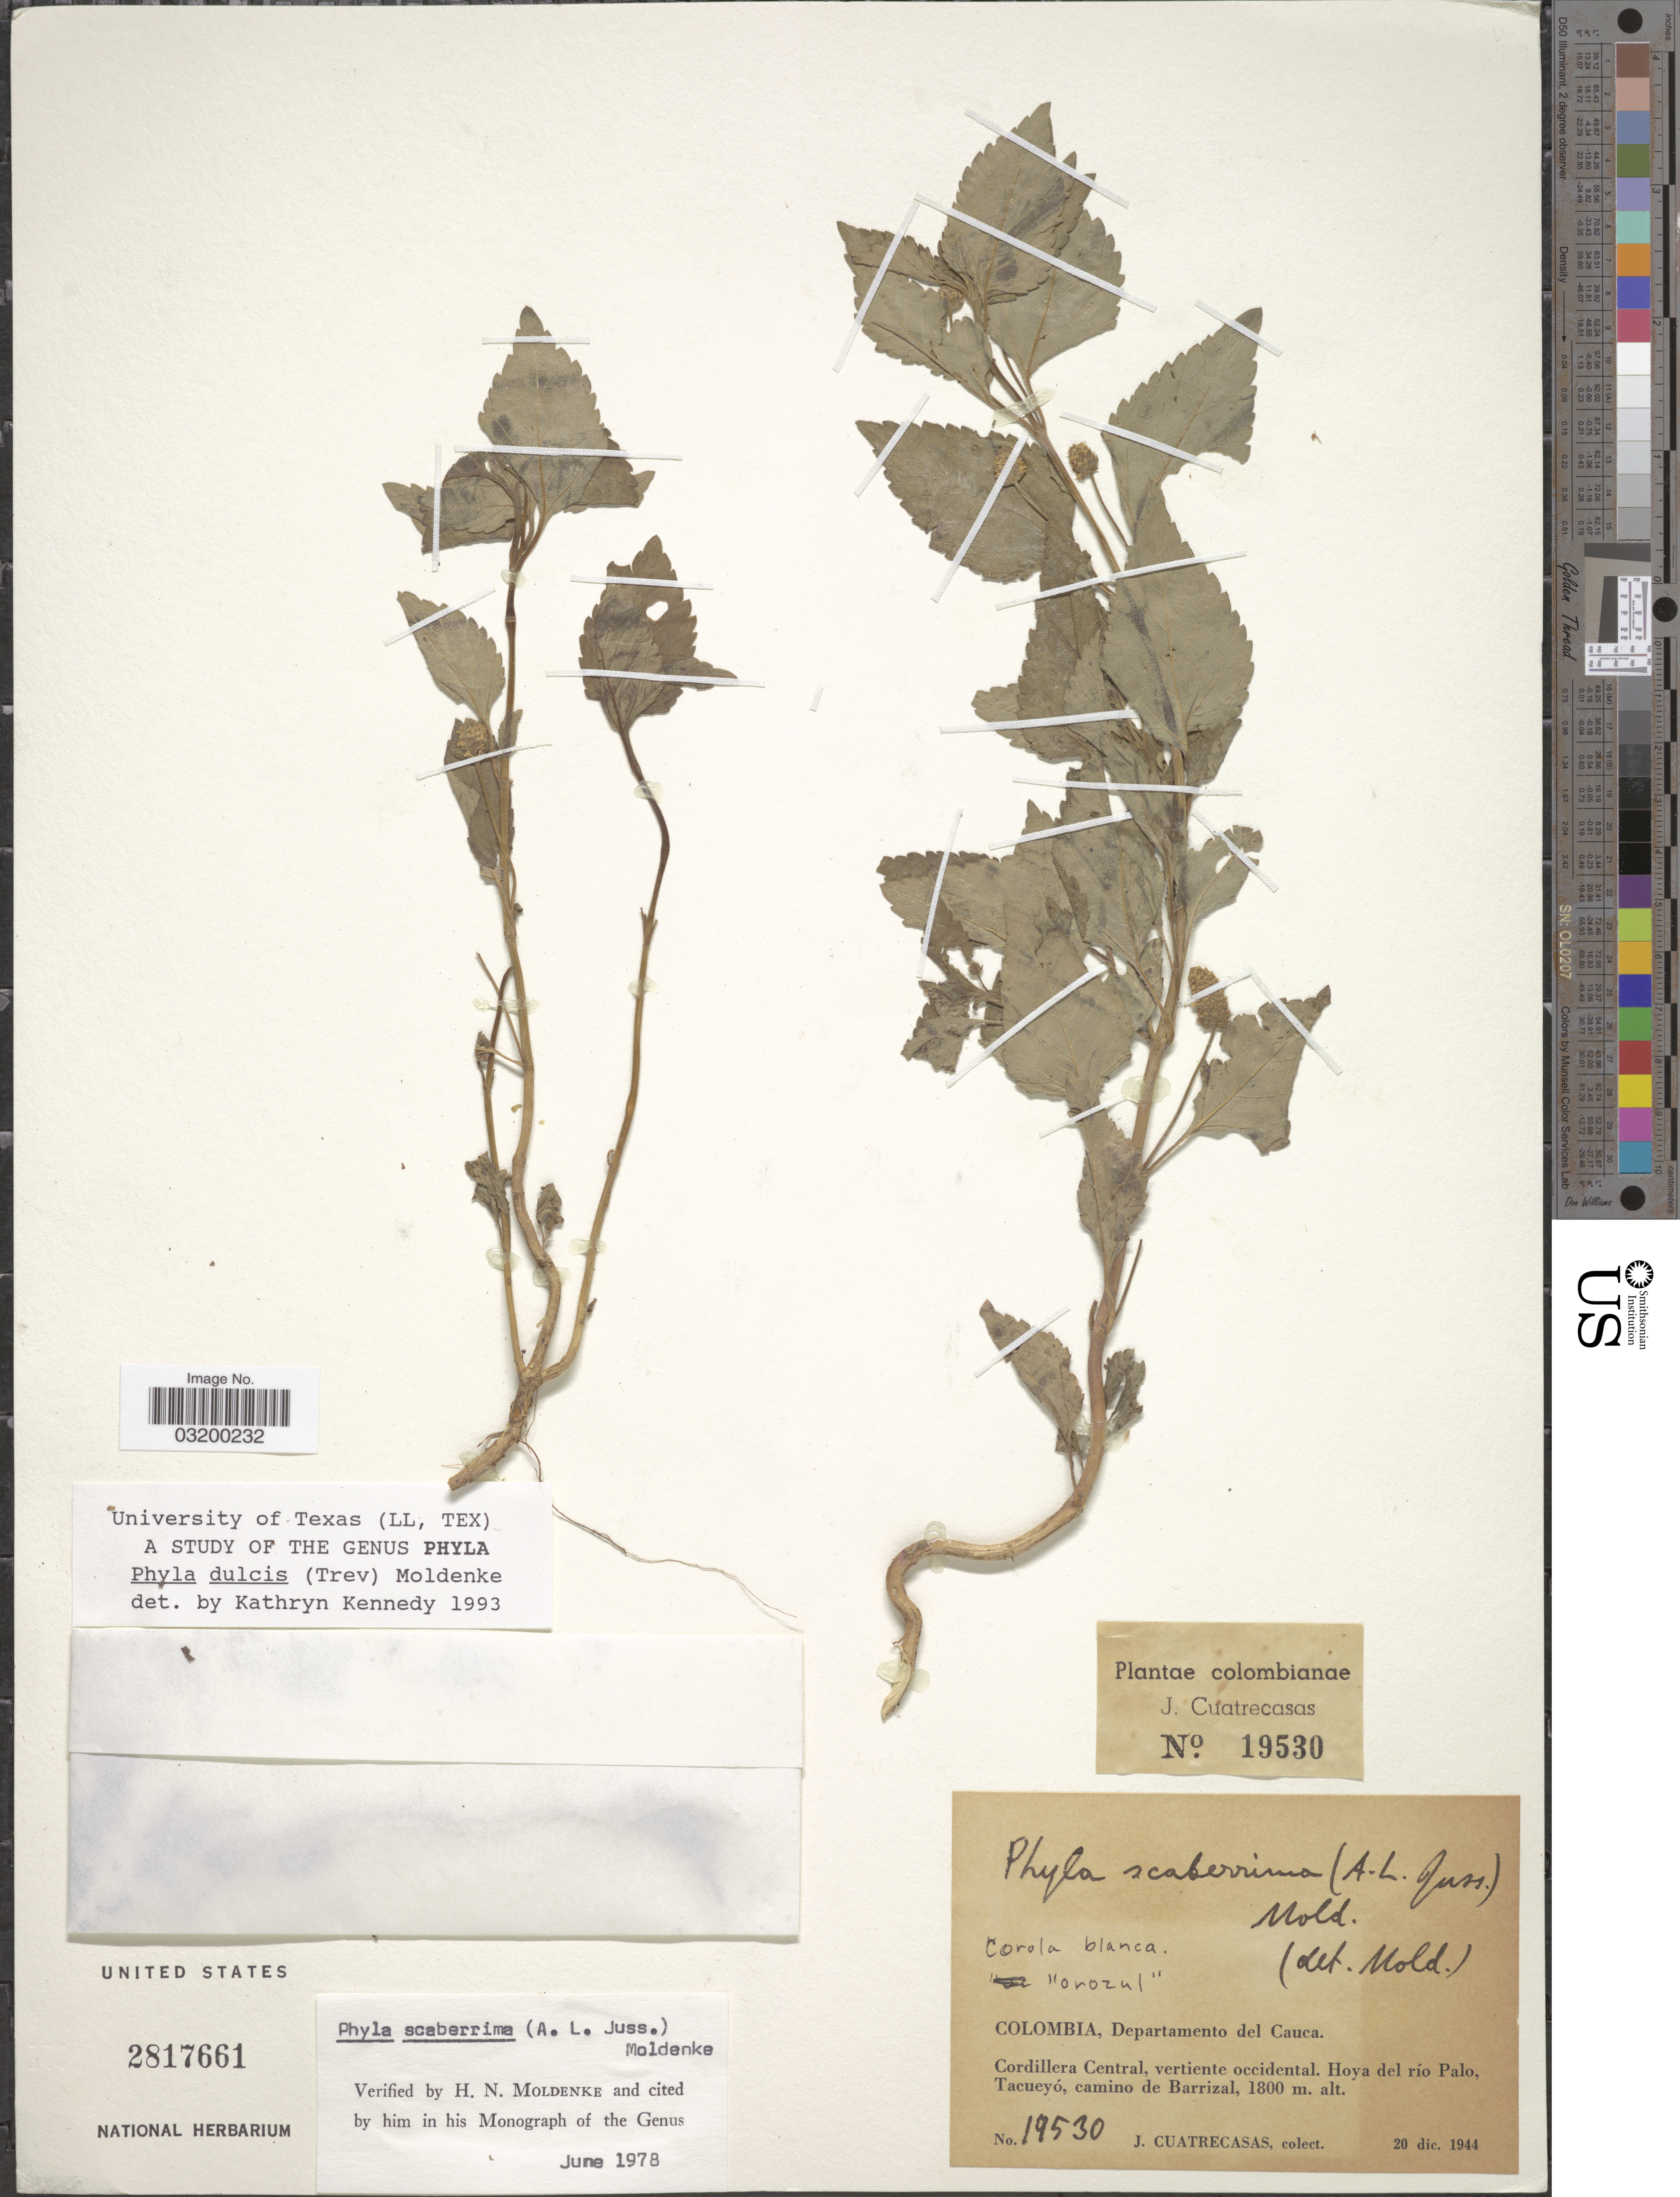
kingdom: Plantae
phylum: Tracheophyta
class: Magnoliopsida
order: Lamiales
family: Verbenaceae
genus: Phyla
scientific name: Phyla dulcis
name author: (Trevir.) Moldenke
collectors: J. Cuatrecasas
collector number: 19530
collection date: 1944-12-20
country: Colombia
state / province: Cauca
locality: Departamento del Cauca. Cordillera Central, vertiente occidental. Hoya del río Palo, Tacueyó, camino de Barrizal.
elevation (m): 1800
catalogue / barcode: US 2817661